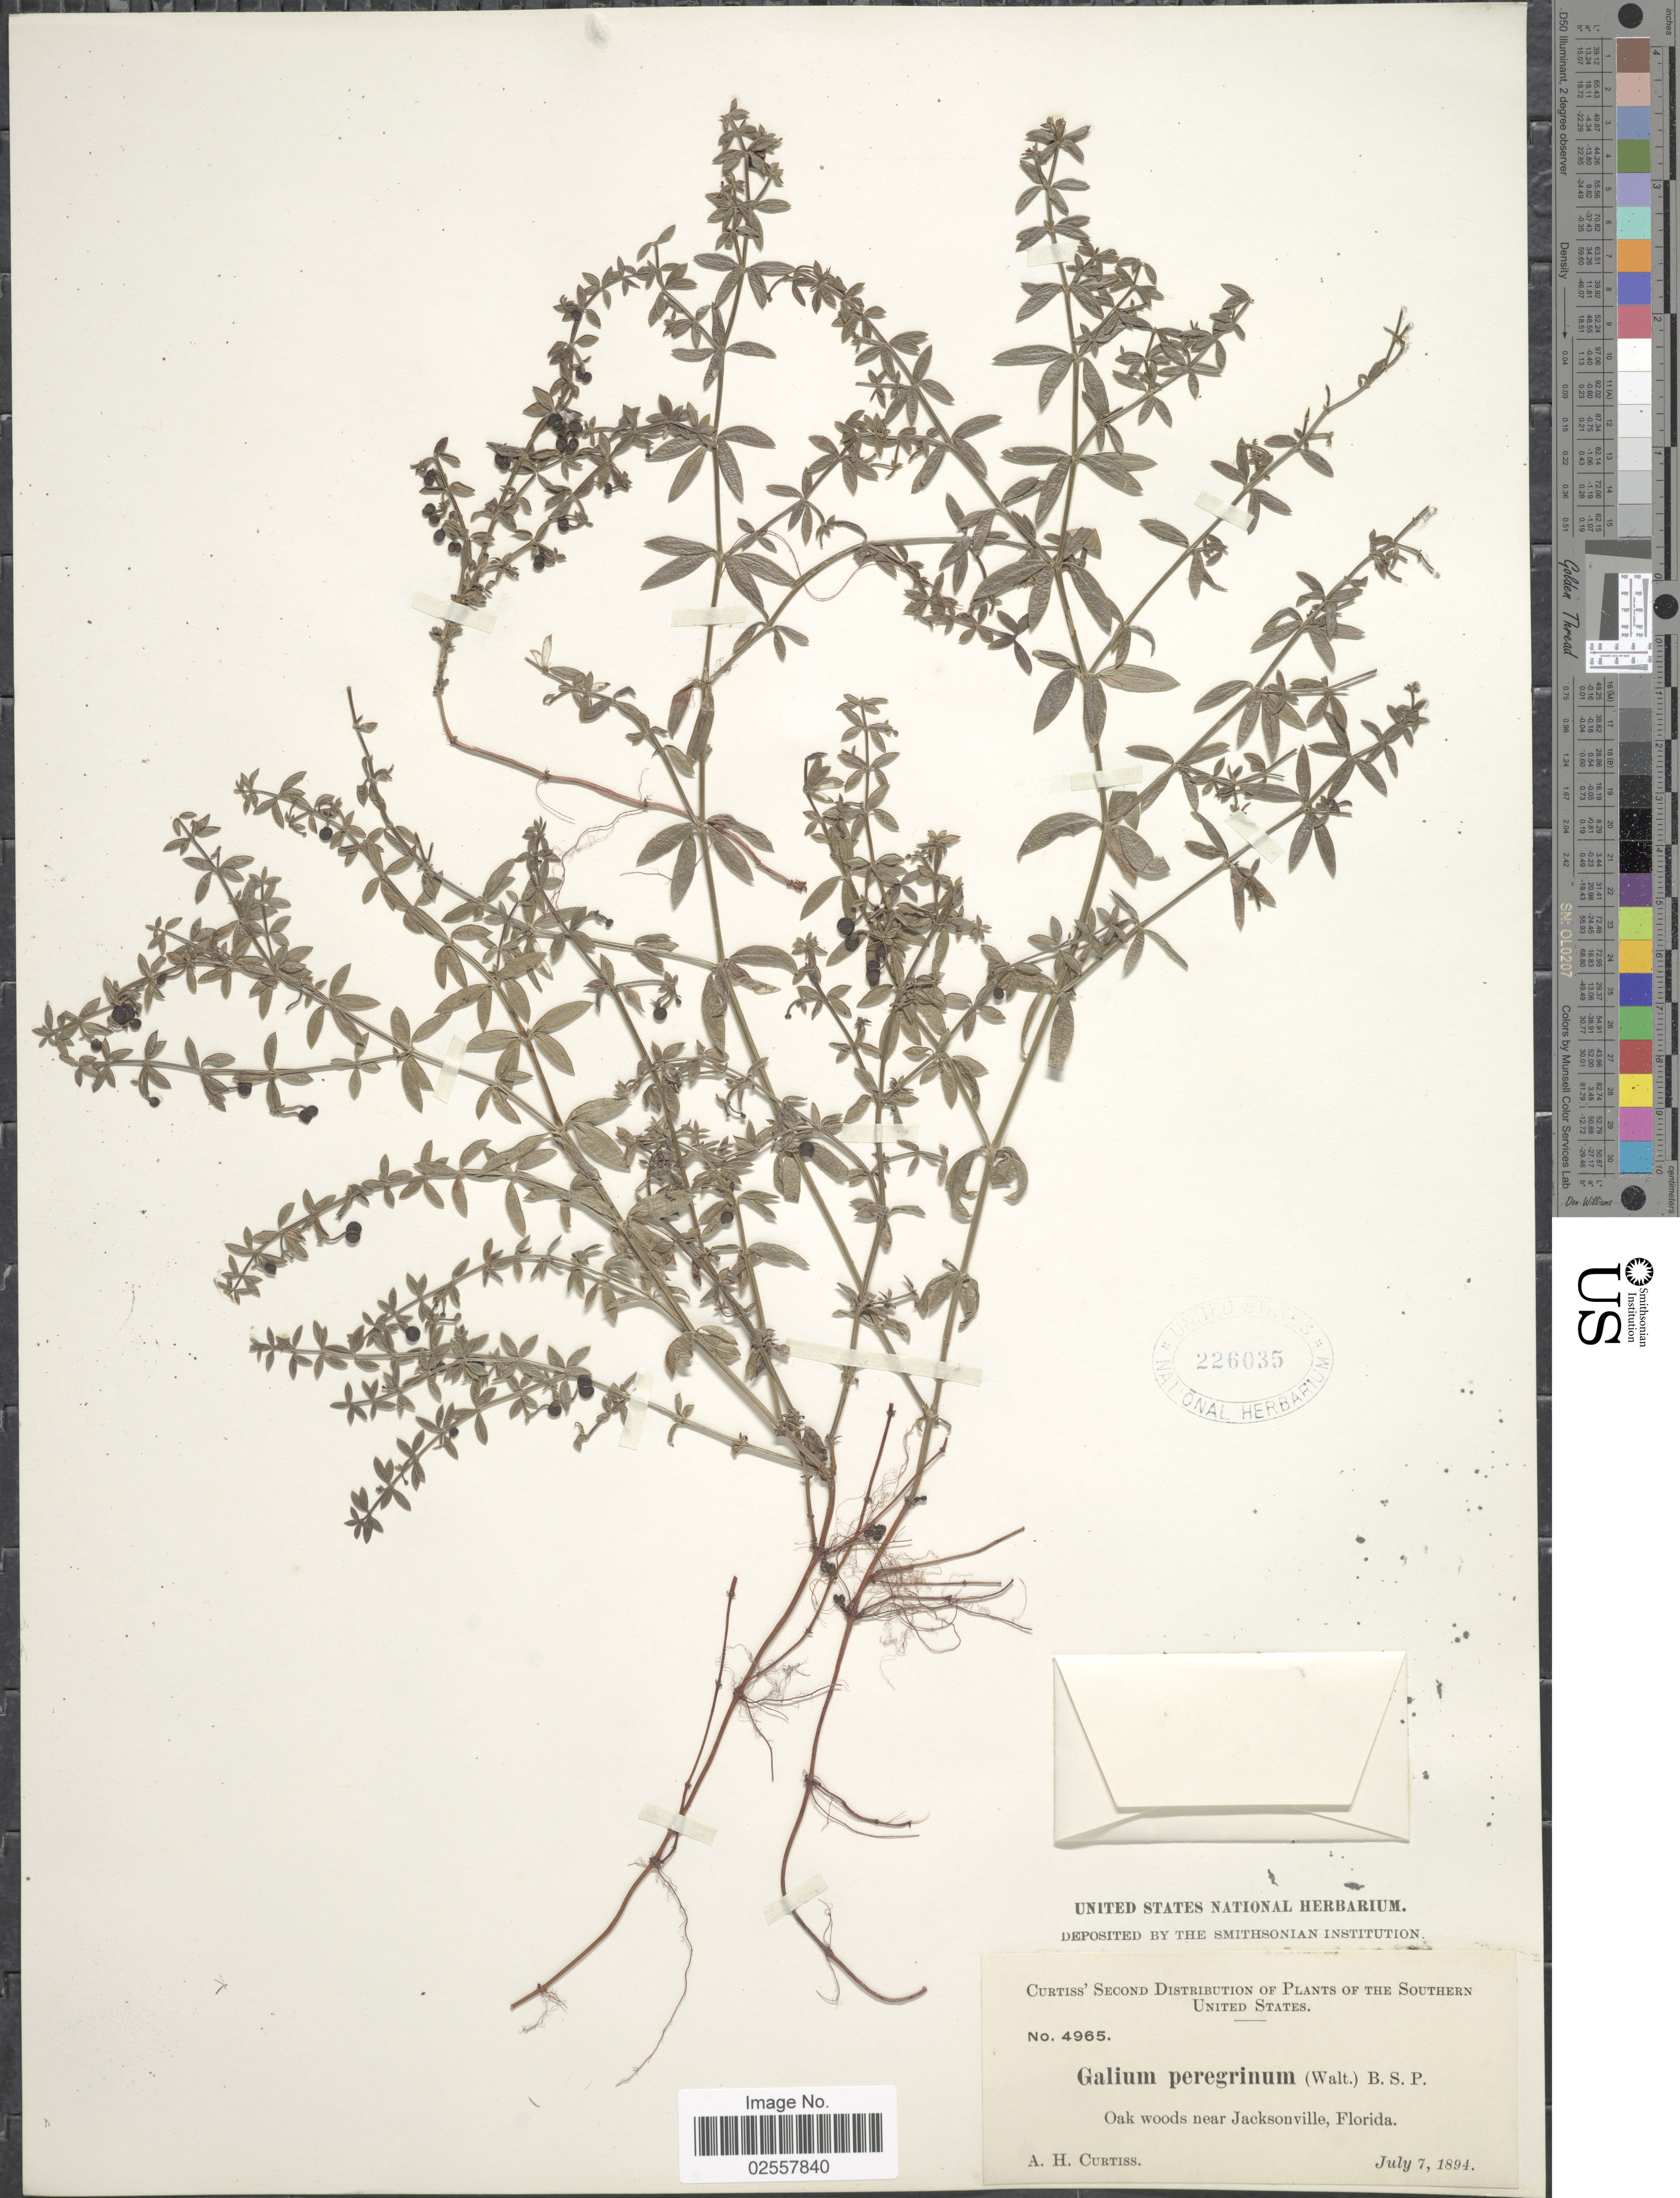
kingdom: Plantae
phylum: Tracheophyta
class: Magnoliopsida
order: Gentianales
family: Rubiaceae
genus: Galium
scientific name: Galium hispidulum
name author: Michx.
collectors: A. H. Curtiss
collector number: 4965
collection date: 1894-07-07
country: United States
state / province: Florida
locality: Southern United States, Oak woods near Jacksonville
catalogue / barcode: US 226035